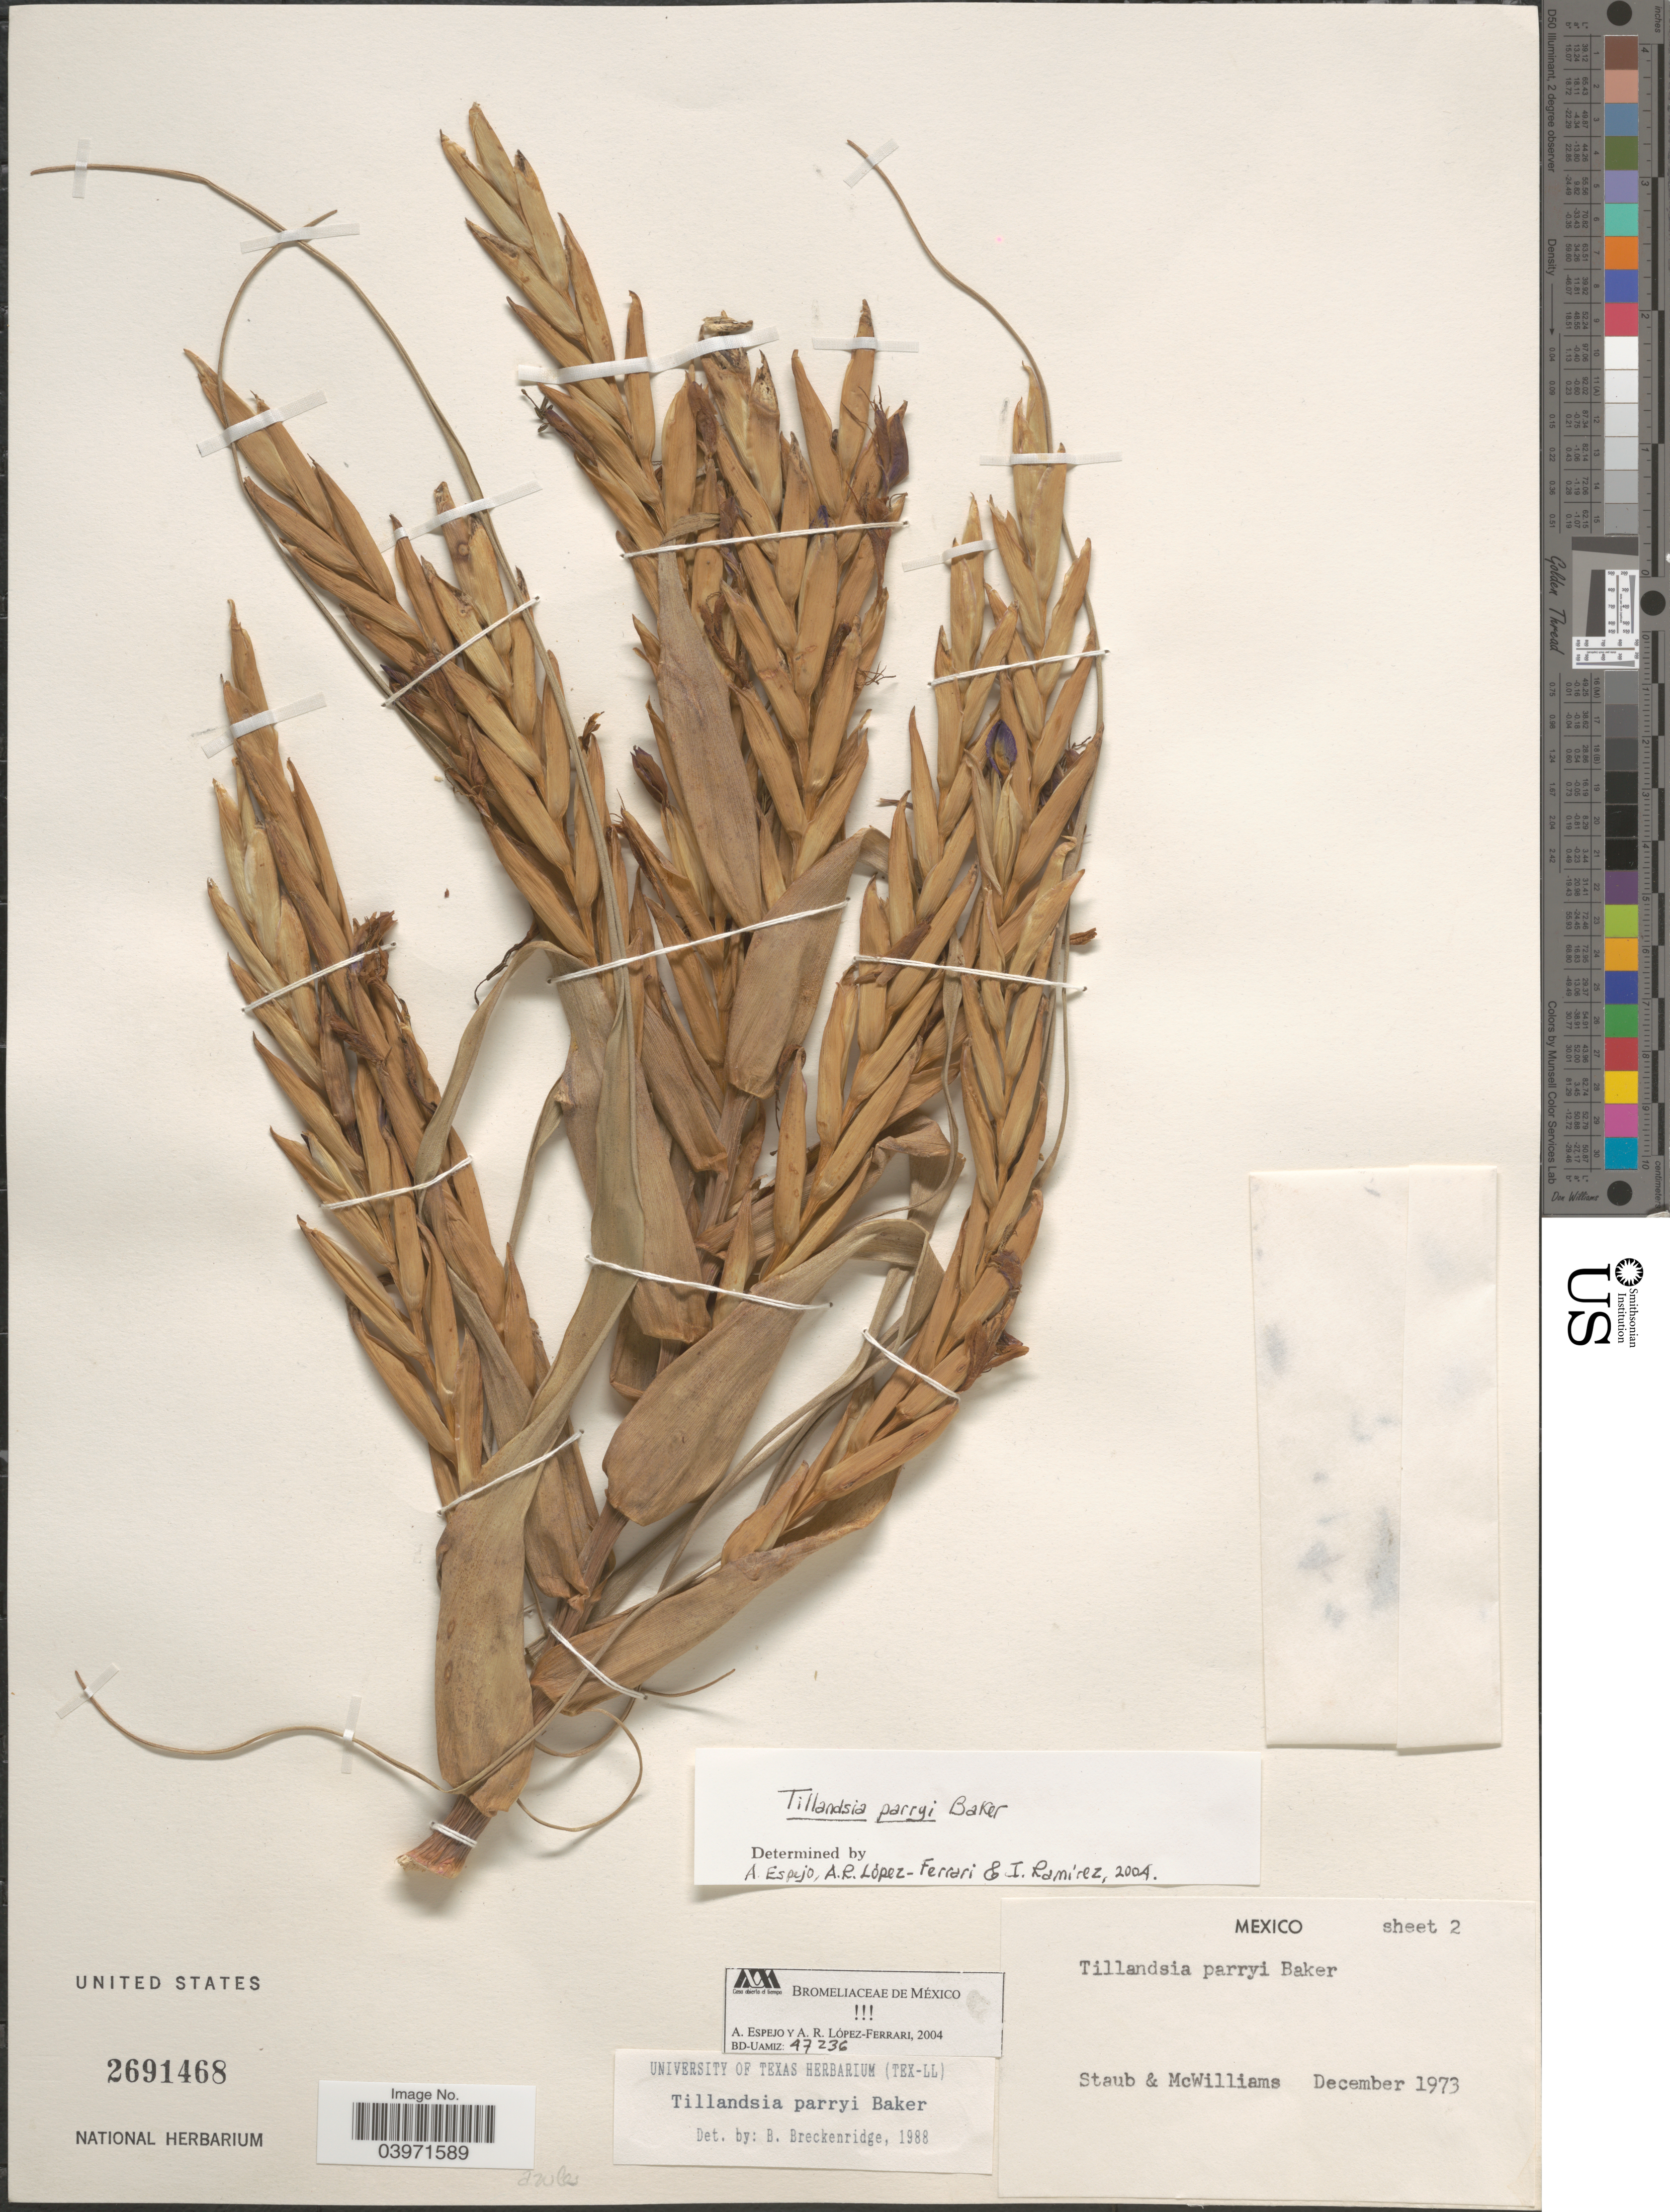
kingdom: Plantae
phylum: Tracheophyta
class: Liliopsida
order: Poales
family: Bromeliaceae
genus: Tillandsia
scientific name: Tillandsia parryi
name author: Baker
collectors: Staub & McWilliams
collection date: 1973-12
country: Mexico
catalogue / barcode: US 2691468